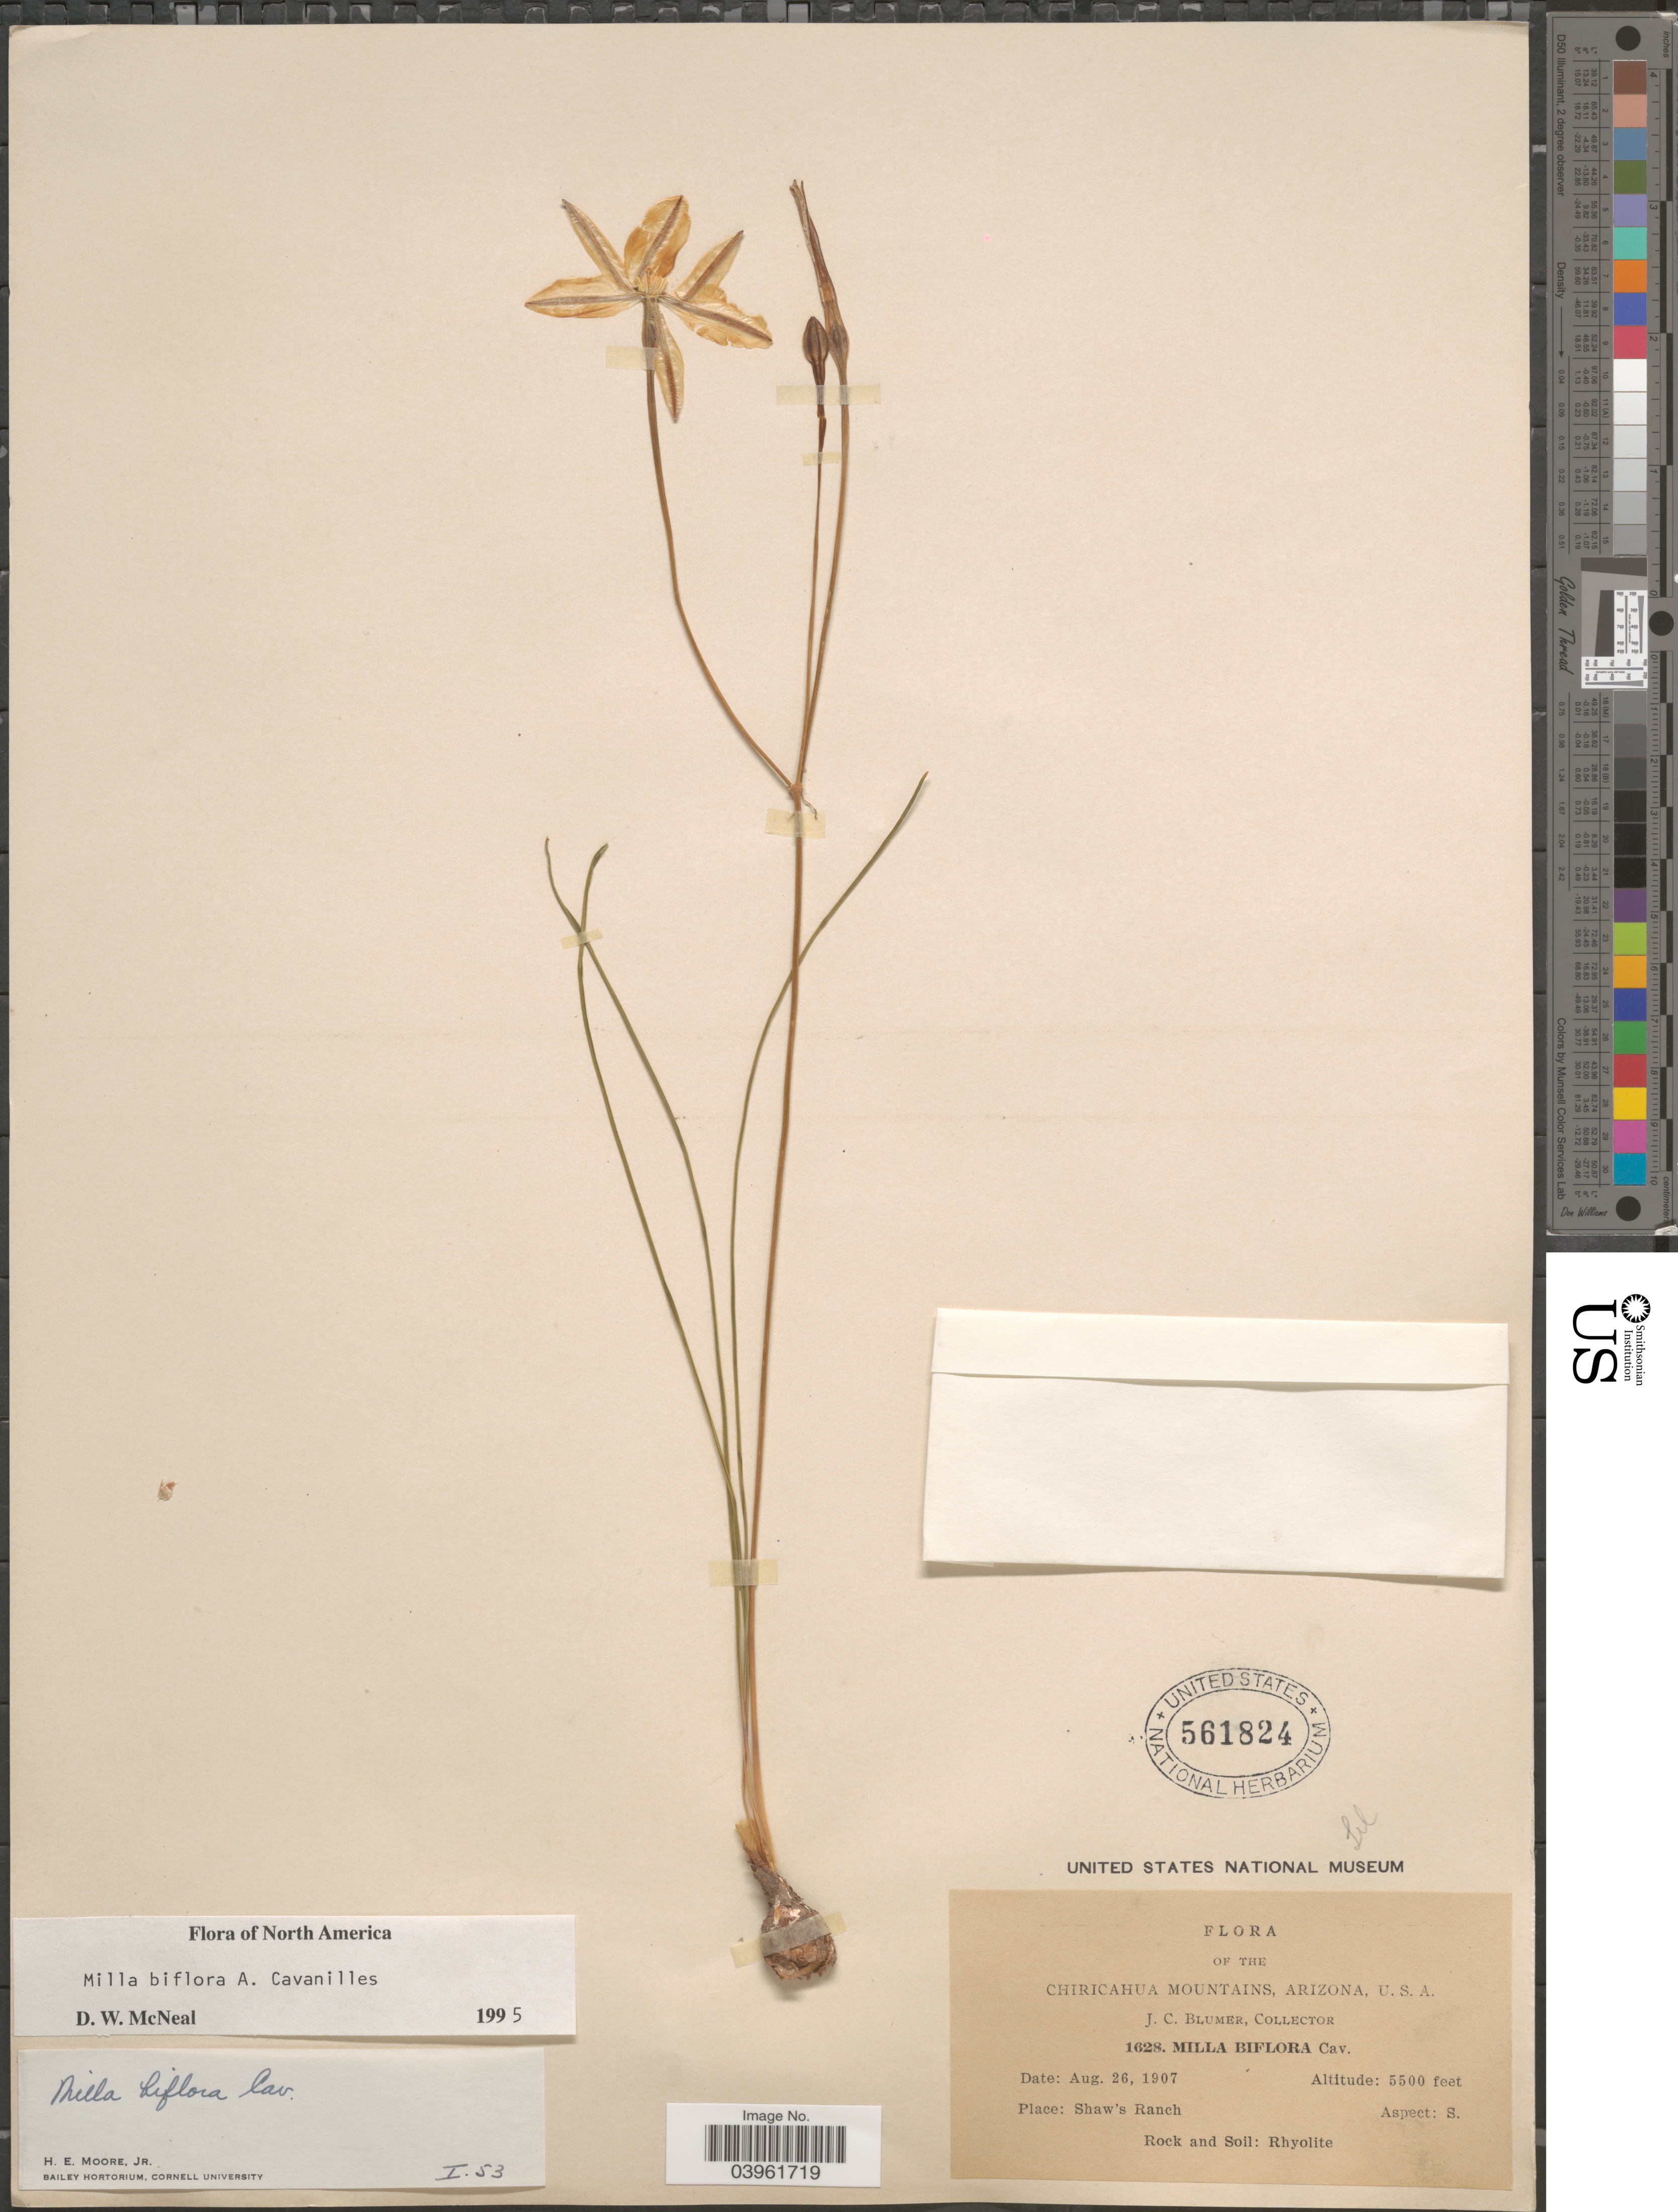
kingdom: Plantae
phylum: Tracheophyta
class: Liliopsida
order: Asparagales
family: Asparagaceae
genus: Milla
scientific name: Milla biflora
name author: Cav.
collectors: J. C. Blumer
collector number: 1628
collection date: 1907-08-26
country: United States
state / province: Arizona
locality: Chiricahua Mountains. Shaw's Ranch. Aspect: S.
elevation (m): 1676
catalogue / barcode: US 561824